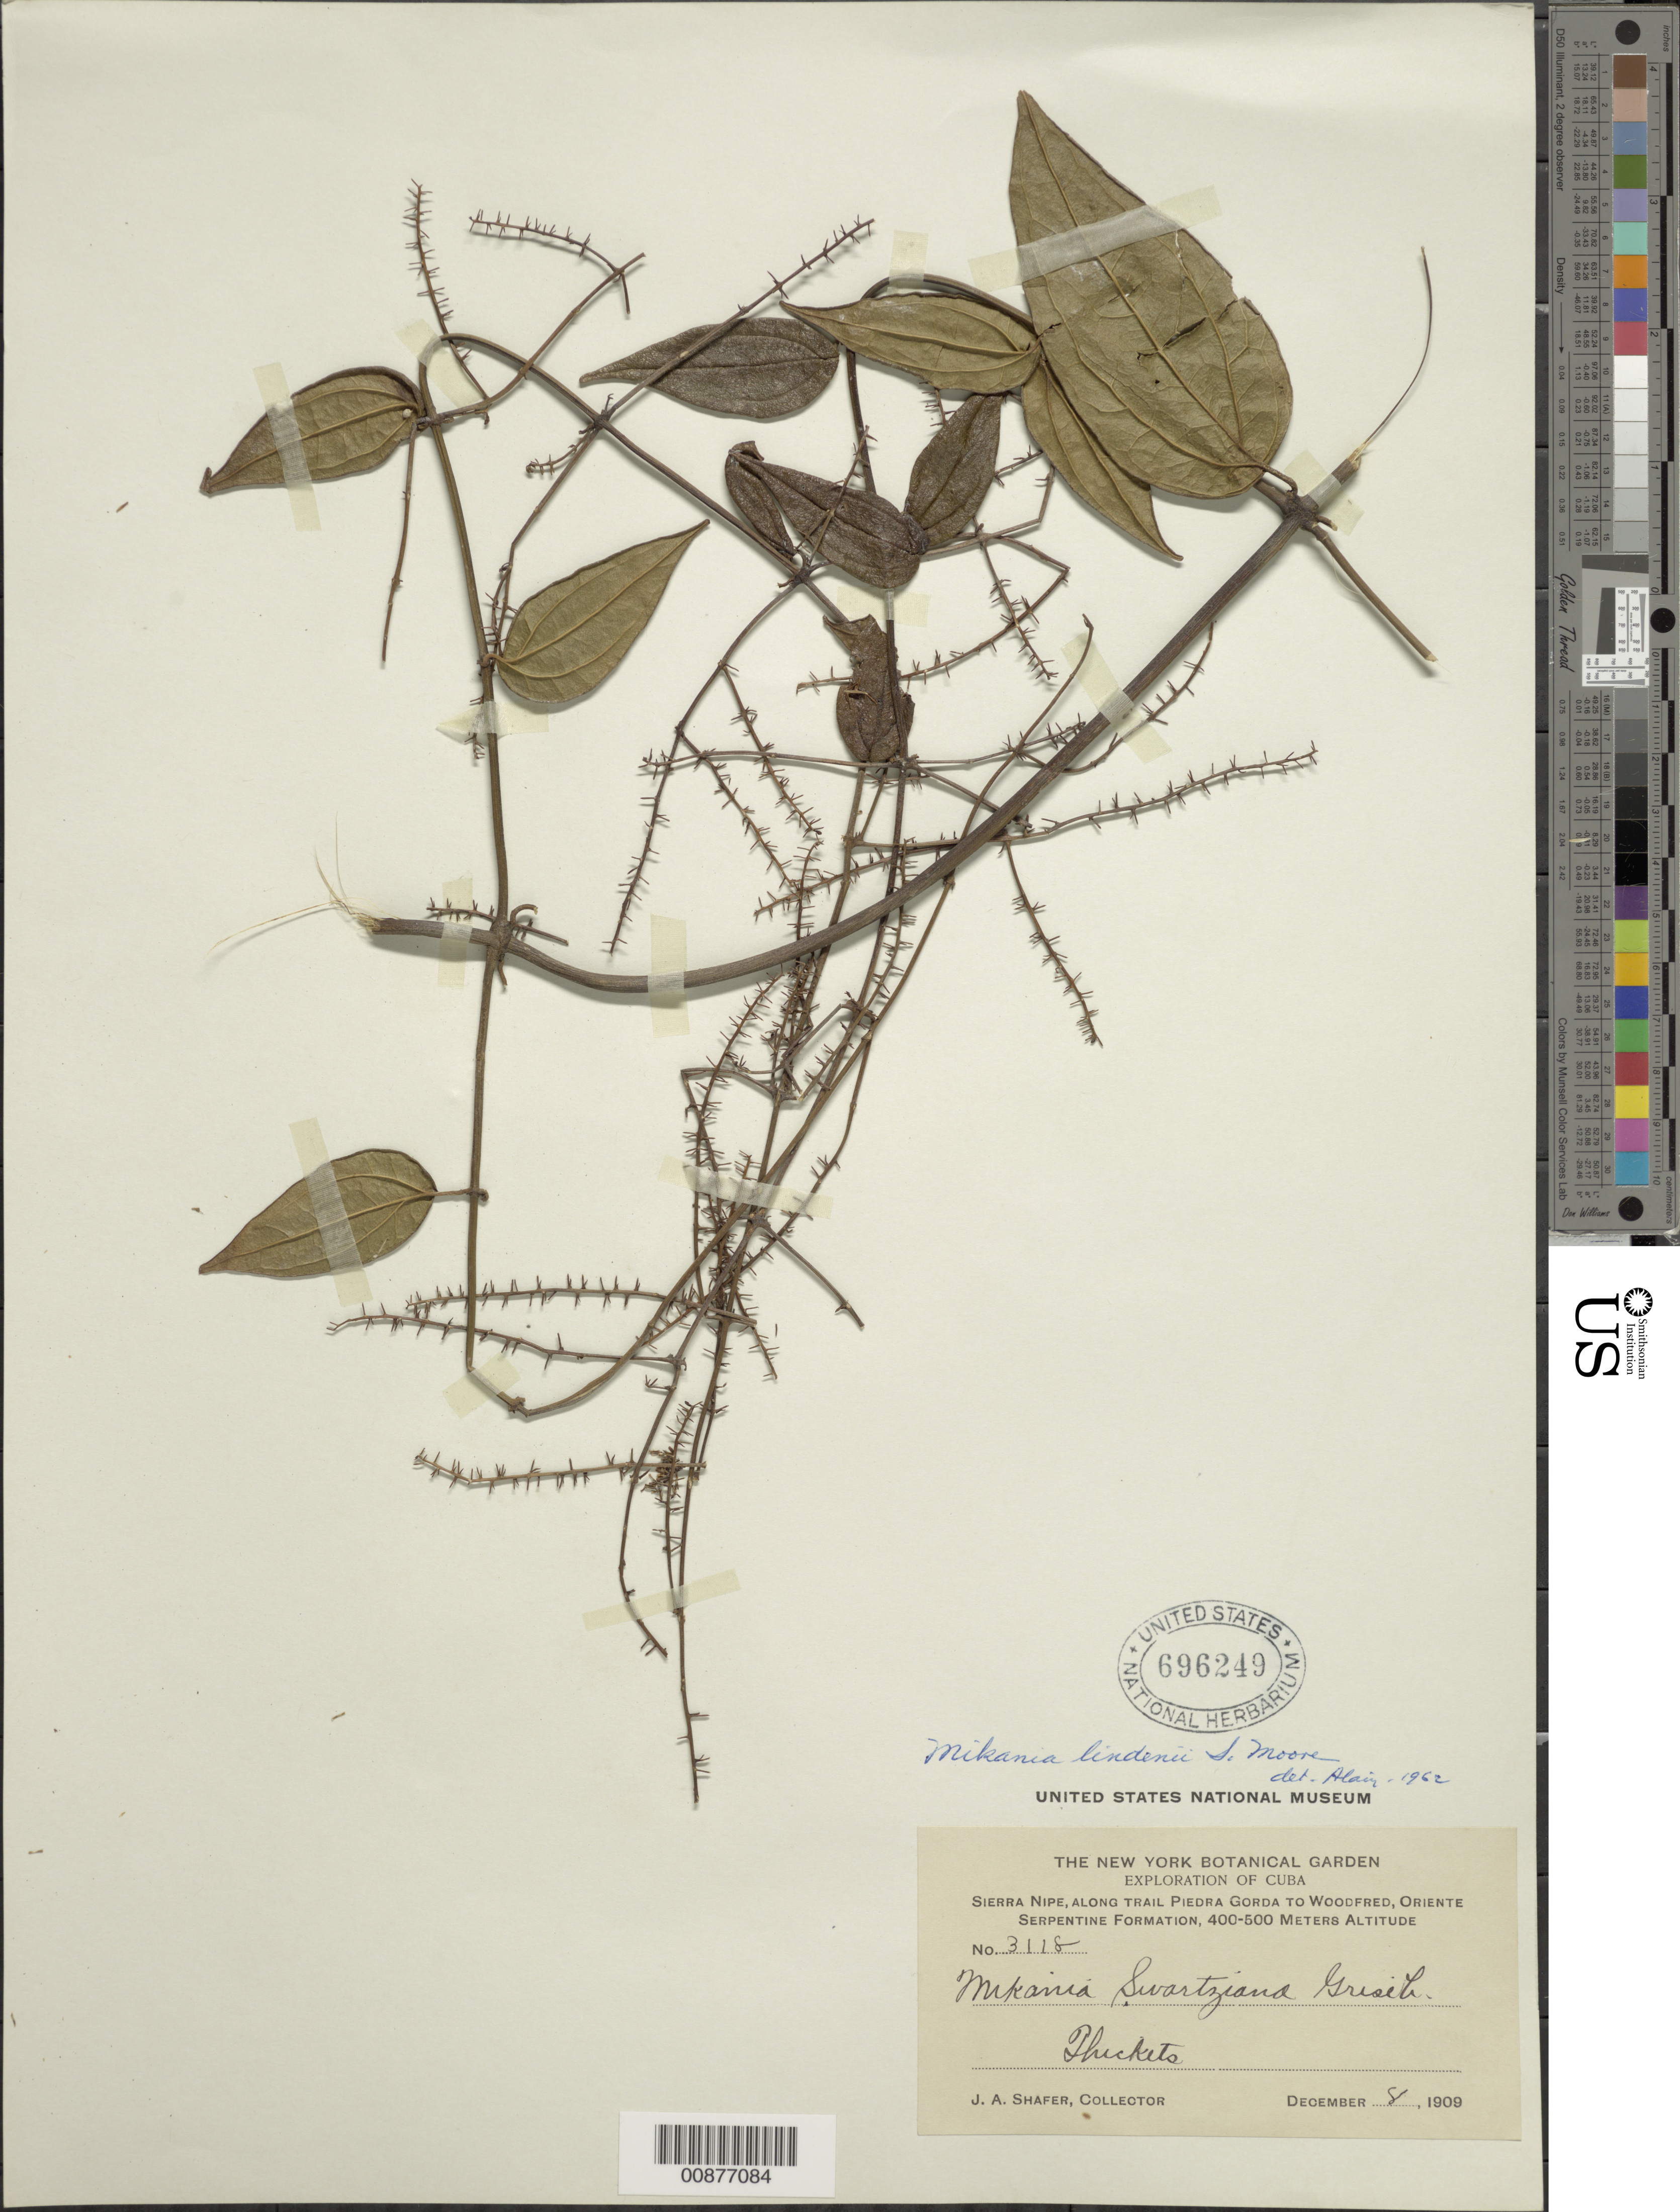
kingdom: Plantae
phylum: Tracheophyta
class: Magnoliopsida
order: Asterales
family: Asteraceae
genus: Mikania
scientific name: Mikania lindenii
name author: S. Moore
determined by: Liogier, Alain H.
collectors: J. A. Shafer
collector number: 3118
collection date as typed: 08 Dec 1909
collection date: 1909-12-08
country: Cuba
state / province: Oriente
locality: Sierra Nipe, along trail Piedra Gorda to Woodfred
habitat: Thickets, serpentine formation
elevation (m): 400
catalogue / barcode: US 696249